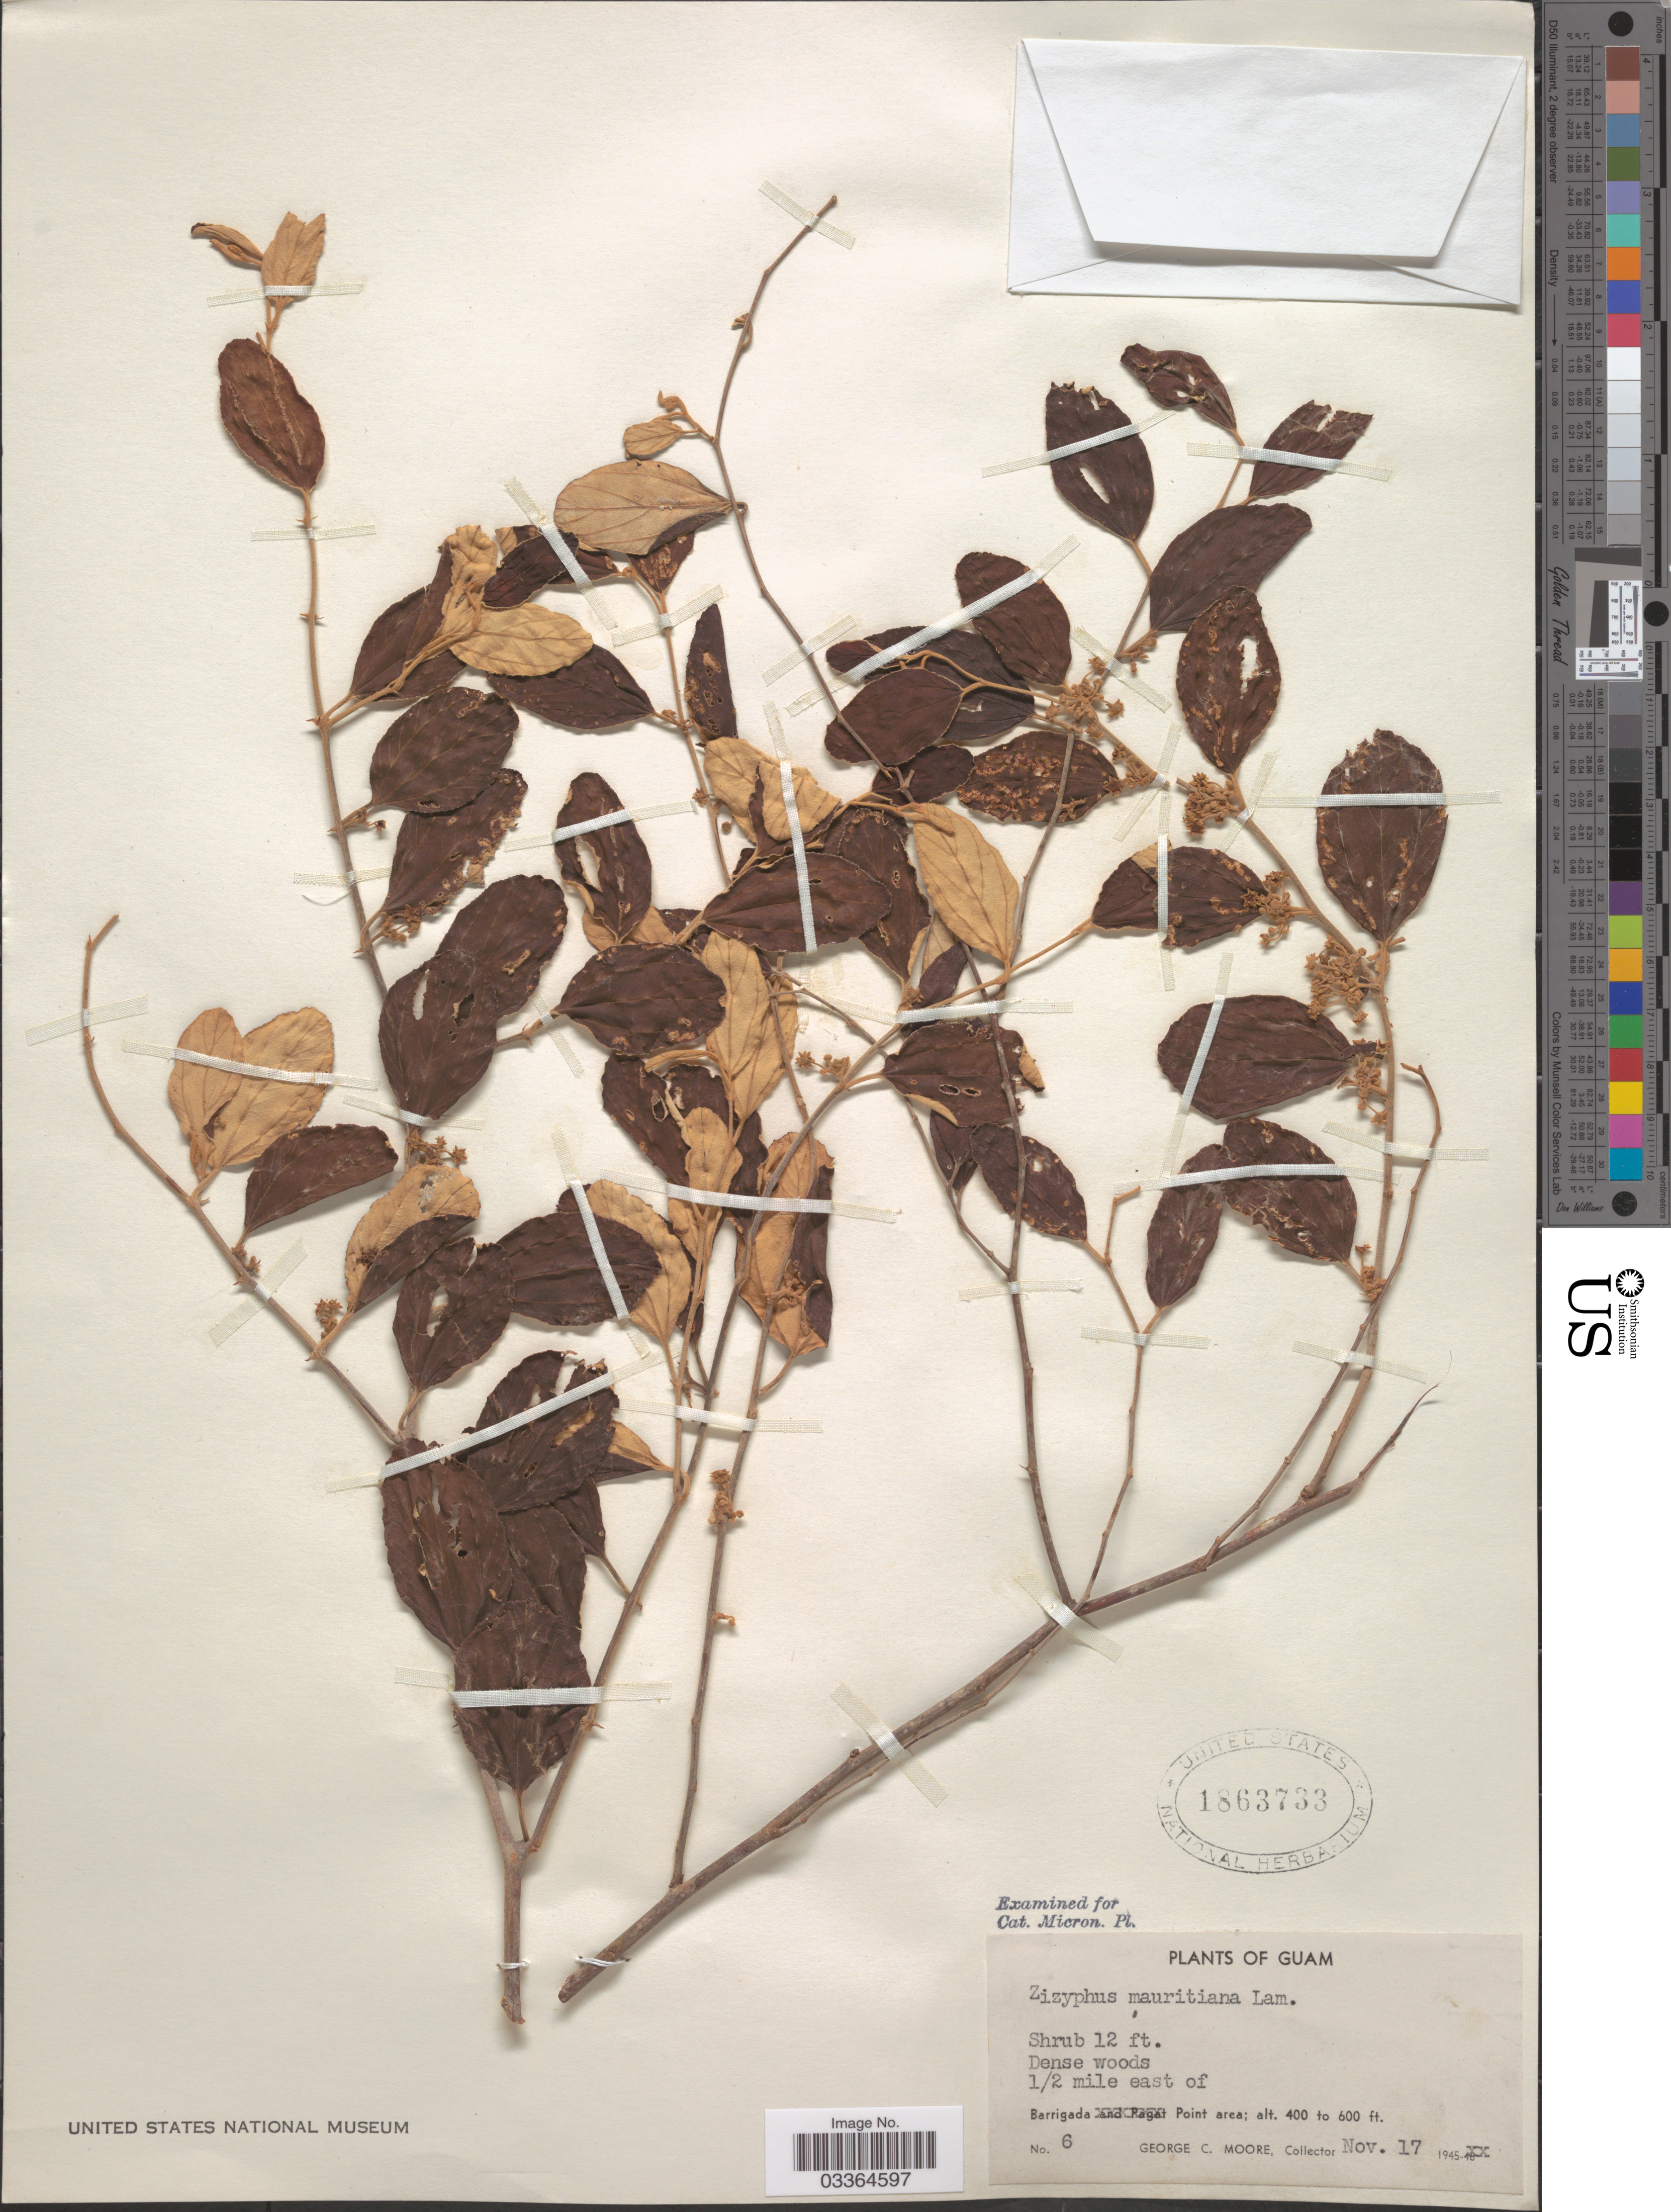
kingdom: Plantae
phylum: Tracheophyta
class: Magnoliopsida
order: Rosales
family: Rhamnaceae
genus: Ziziphus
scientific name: Ziziphus mauritiana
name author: Lam.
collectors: G. C. Moore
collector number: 6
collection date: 1945-11-17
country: Guam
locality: ½ mile east of Barrigada Point area.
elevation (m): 122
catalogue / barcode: US 1863733